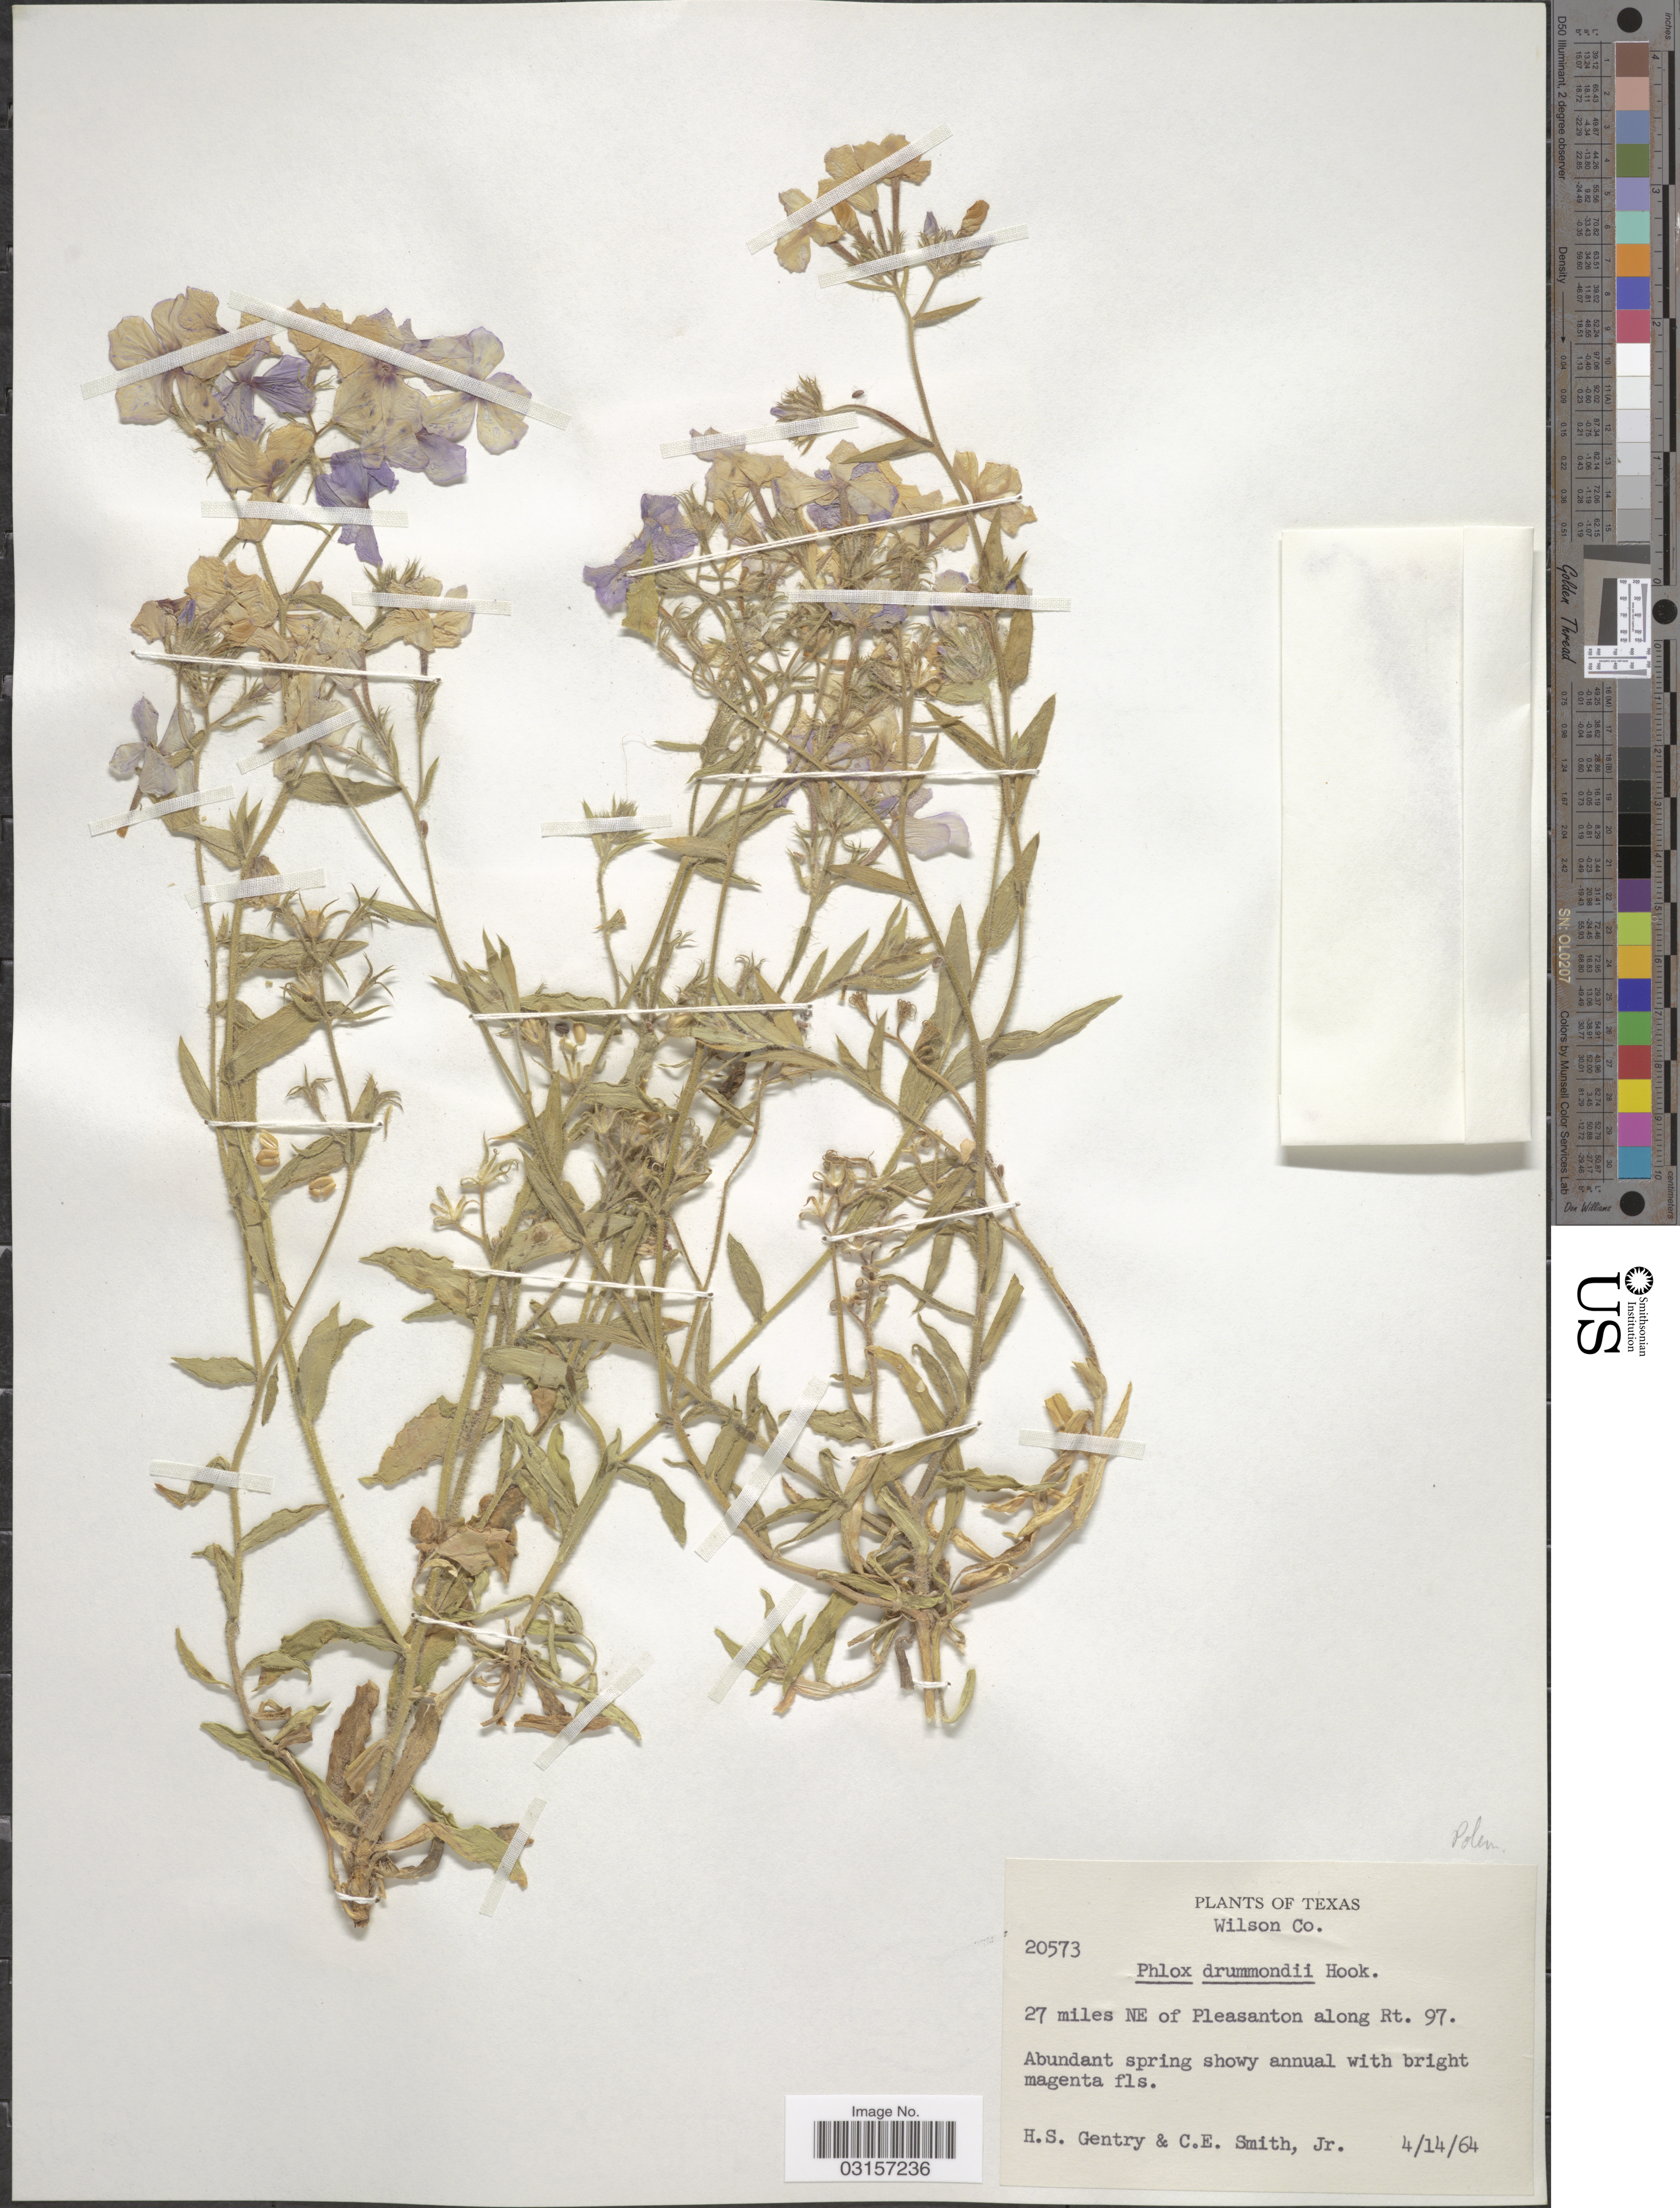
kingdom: Plantae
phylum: Tracheophyta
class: Magnoliopsida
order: Ericales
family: Polemoniaceae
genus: Phlox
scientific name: Phlox drummondii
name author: Hook.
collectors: H. S. Gentry & C. E. Smith Jr.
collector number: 20573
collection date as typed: Transcribed d/m/y: 14/4/64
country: United States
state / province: Texas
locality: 27 miles NE of Pleasanton along Rt. 97, Wilson Co.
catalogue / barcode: US 103153